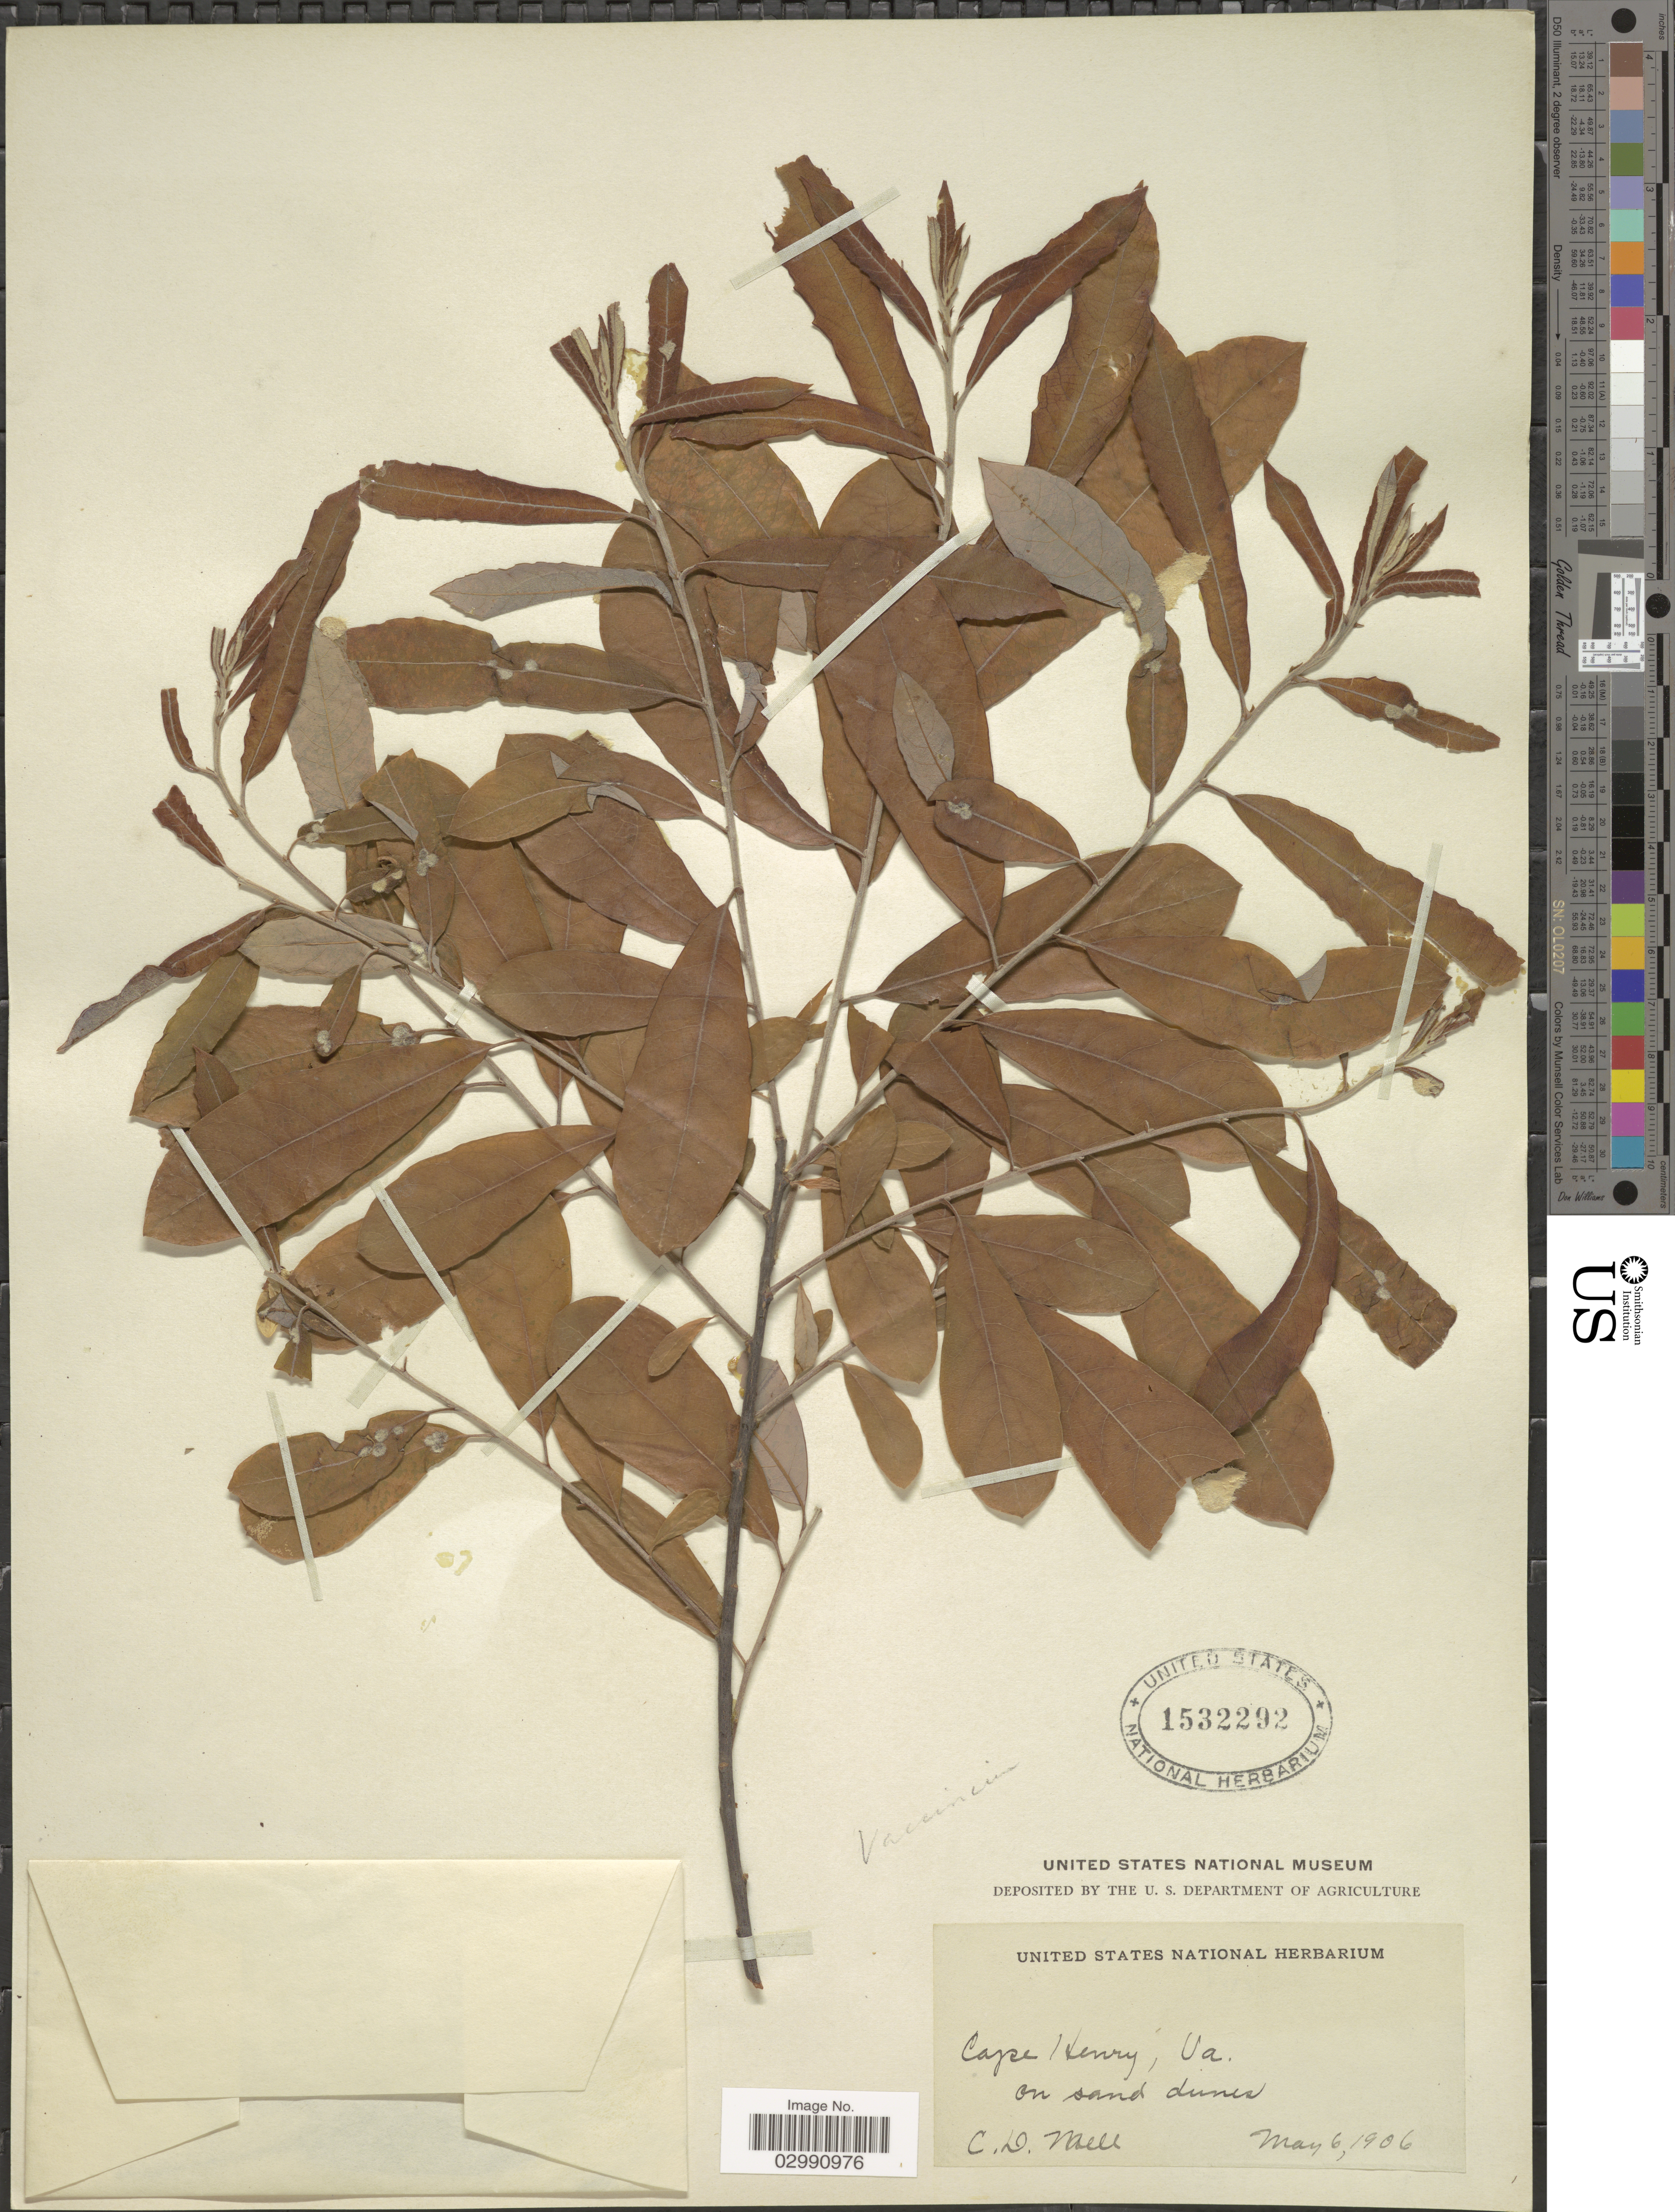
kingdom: Plantae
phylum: Tracheophyta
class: Magnoliopsida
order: Ericales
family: Ericaceae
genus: Vaccinium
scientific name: Vaccinium sp.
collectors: C. D. Mell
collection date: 1906-05-06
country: United States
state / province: Virginia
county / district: City of Virginia Beach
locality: Cape Henry.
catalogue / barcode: US 1532292